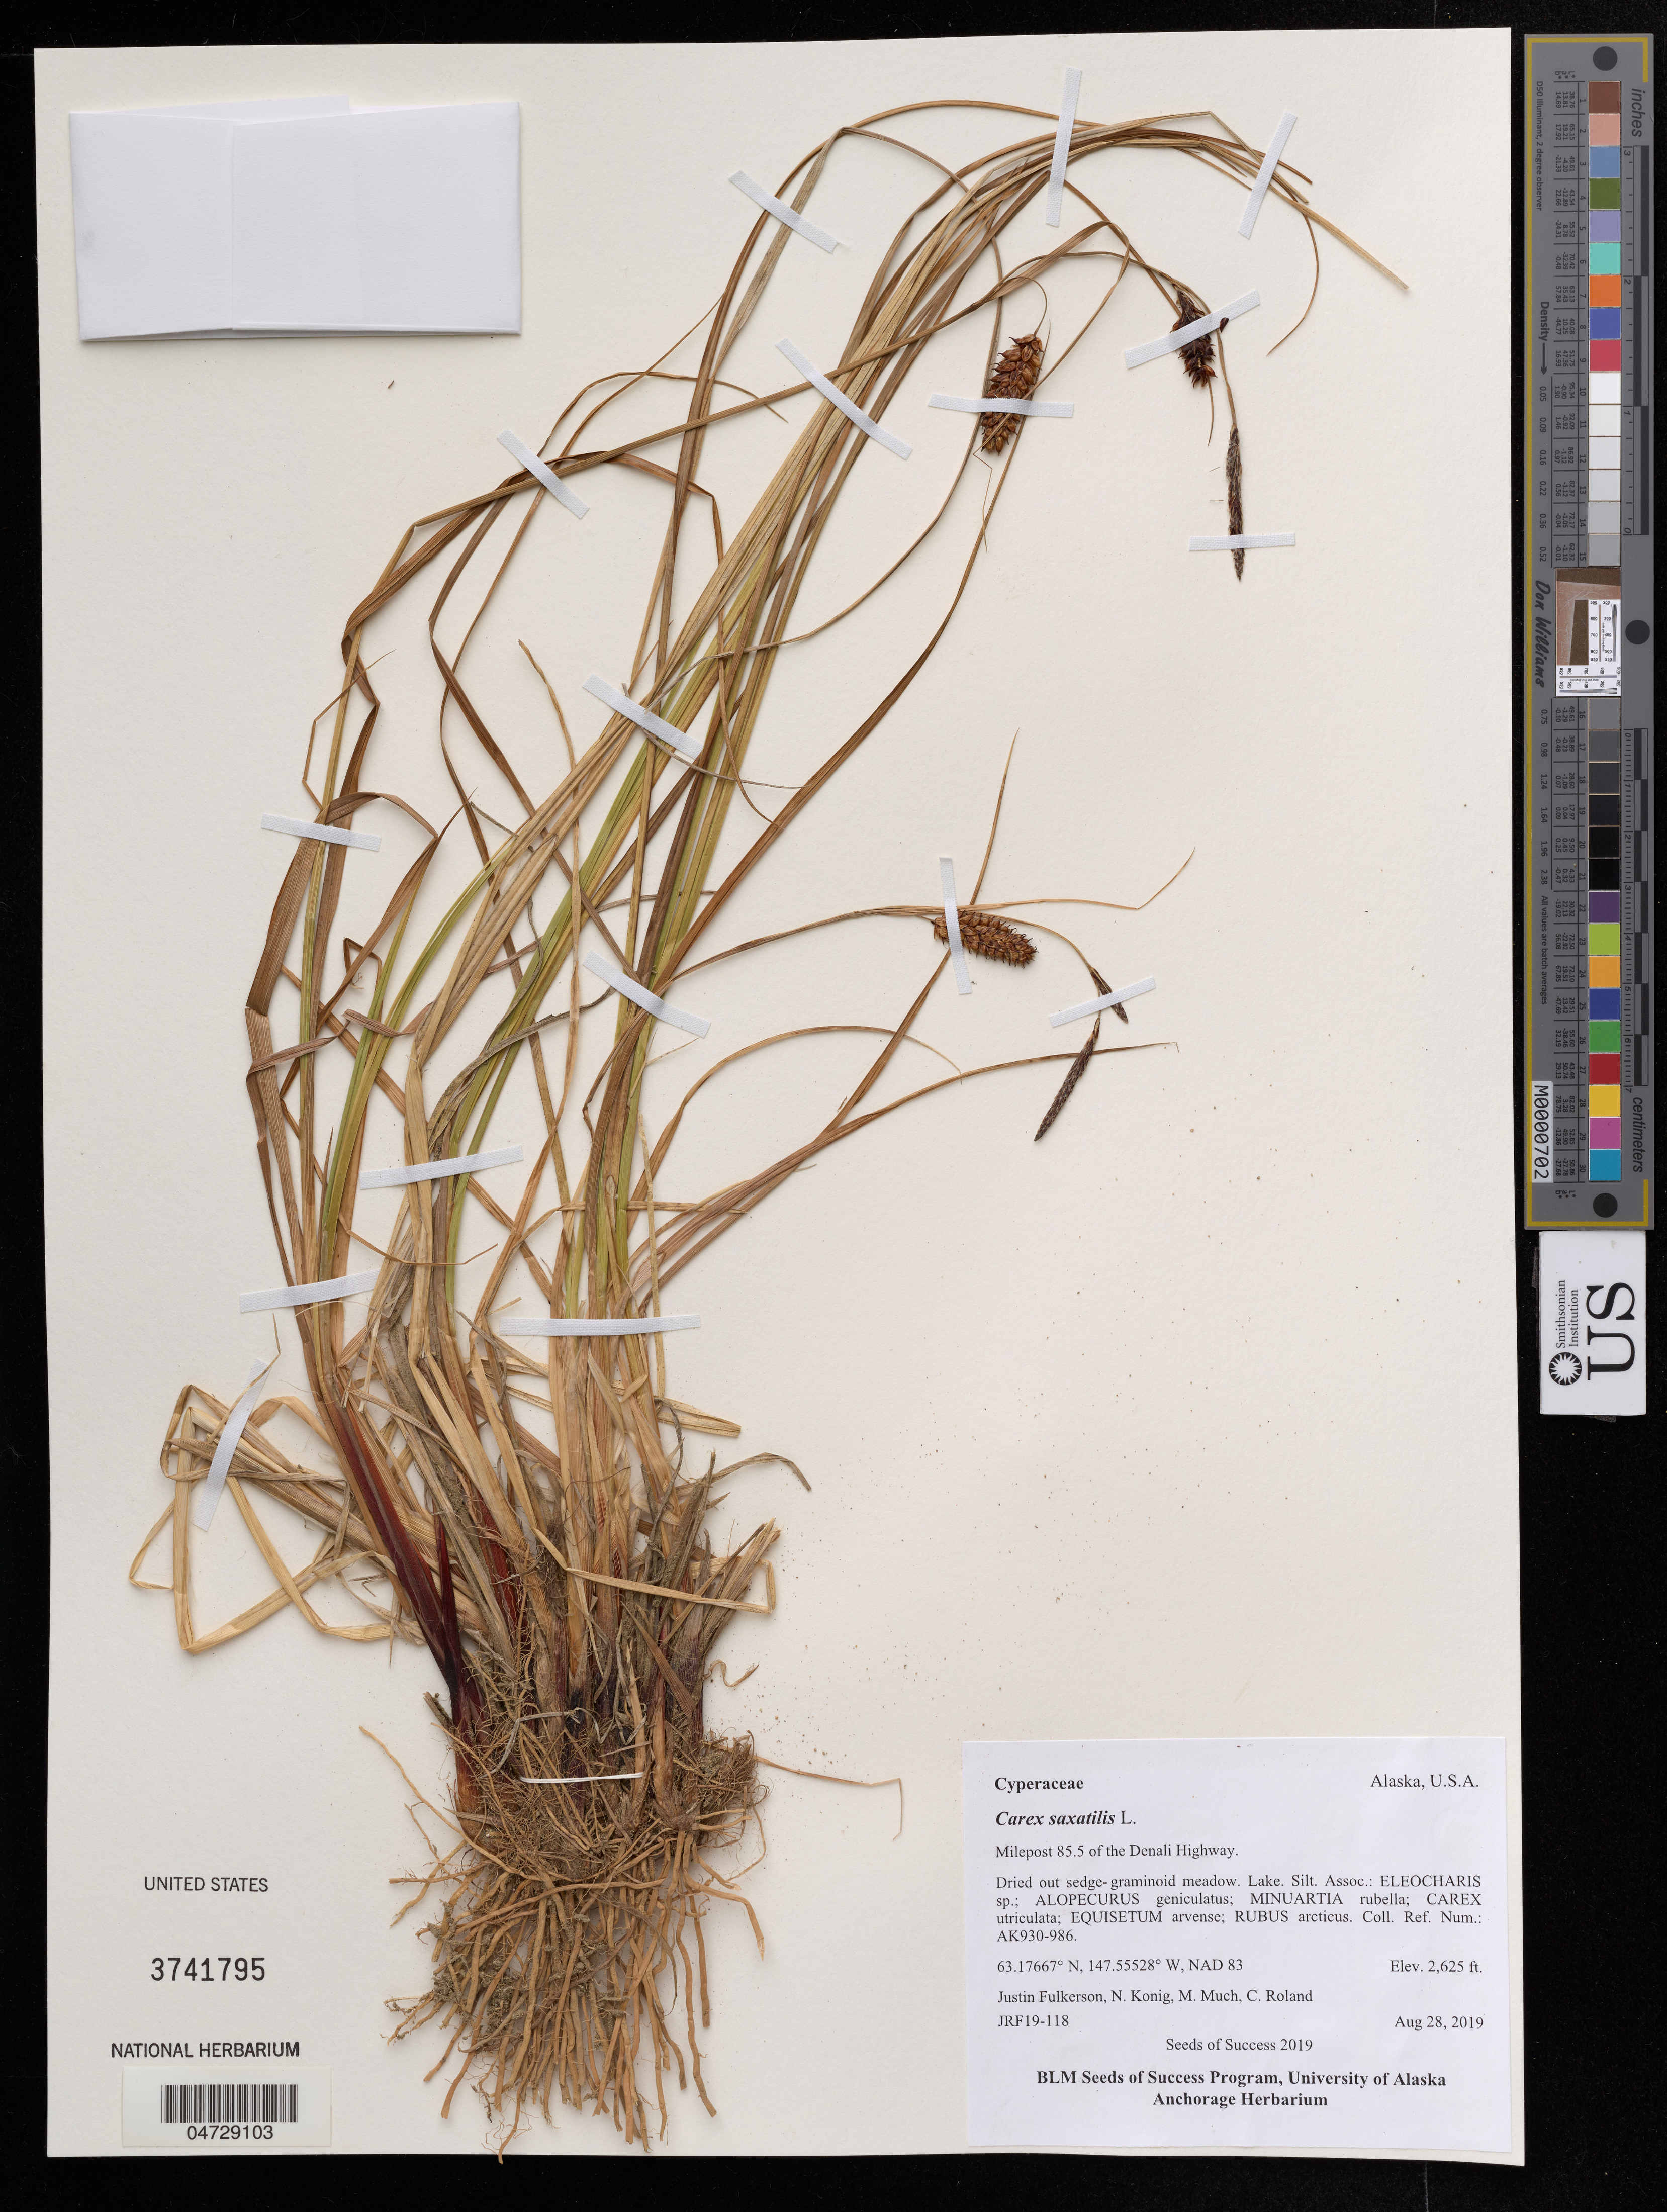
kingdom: Plantae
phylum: Tracheophyta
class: Liliopsida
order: Poales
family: Cyperaceae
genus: Carex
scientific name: Carex saxatilis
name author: L.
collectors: J. Fulkerson, N. Konig & C. Roland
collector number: JRF19-118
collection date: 2019-08-28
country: United States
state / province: Alaska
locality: Milepost 85.5 of the Denali Highway.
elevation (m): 800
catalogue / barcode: US 3741795